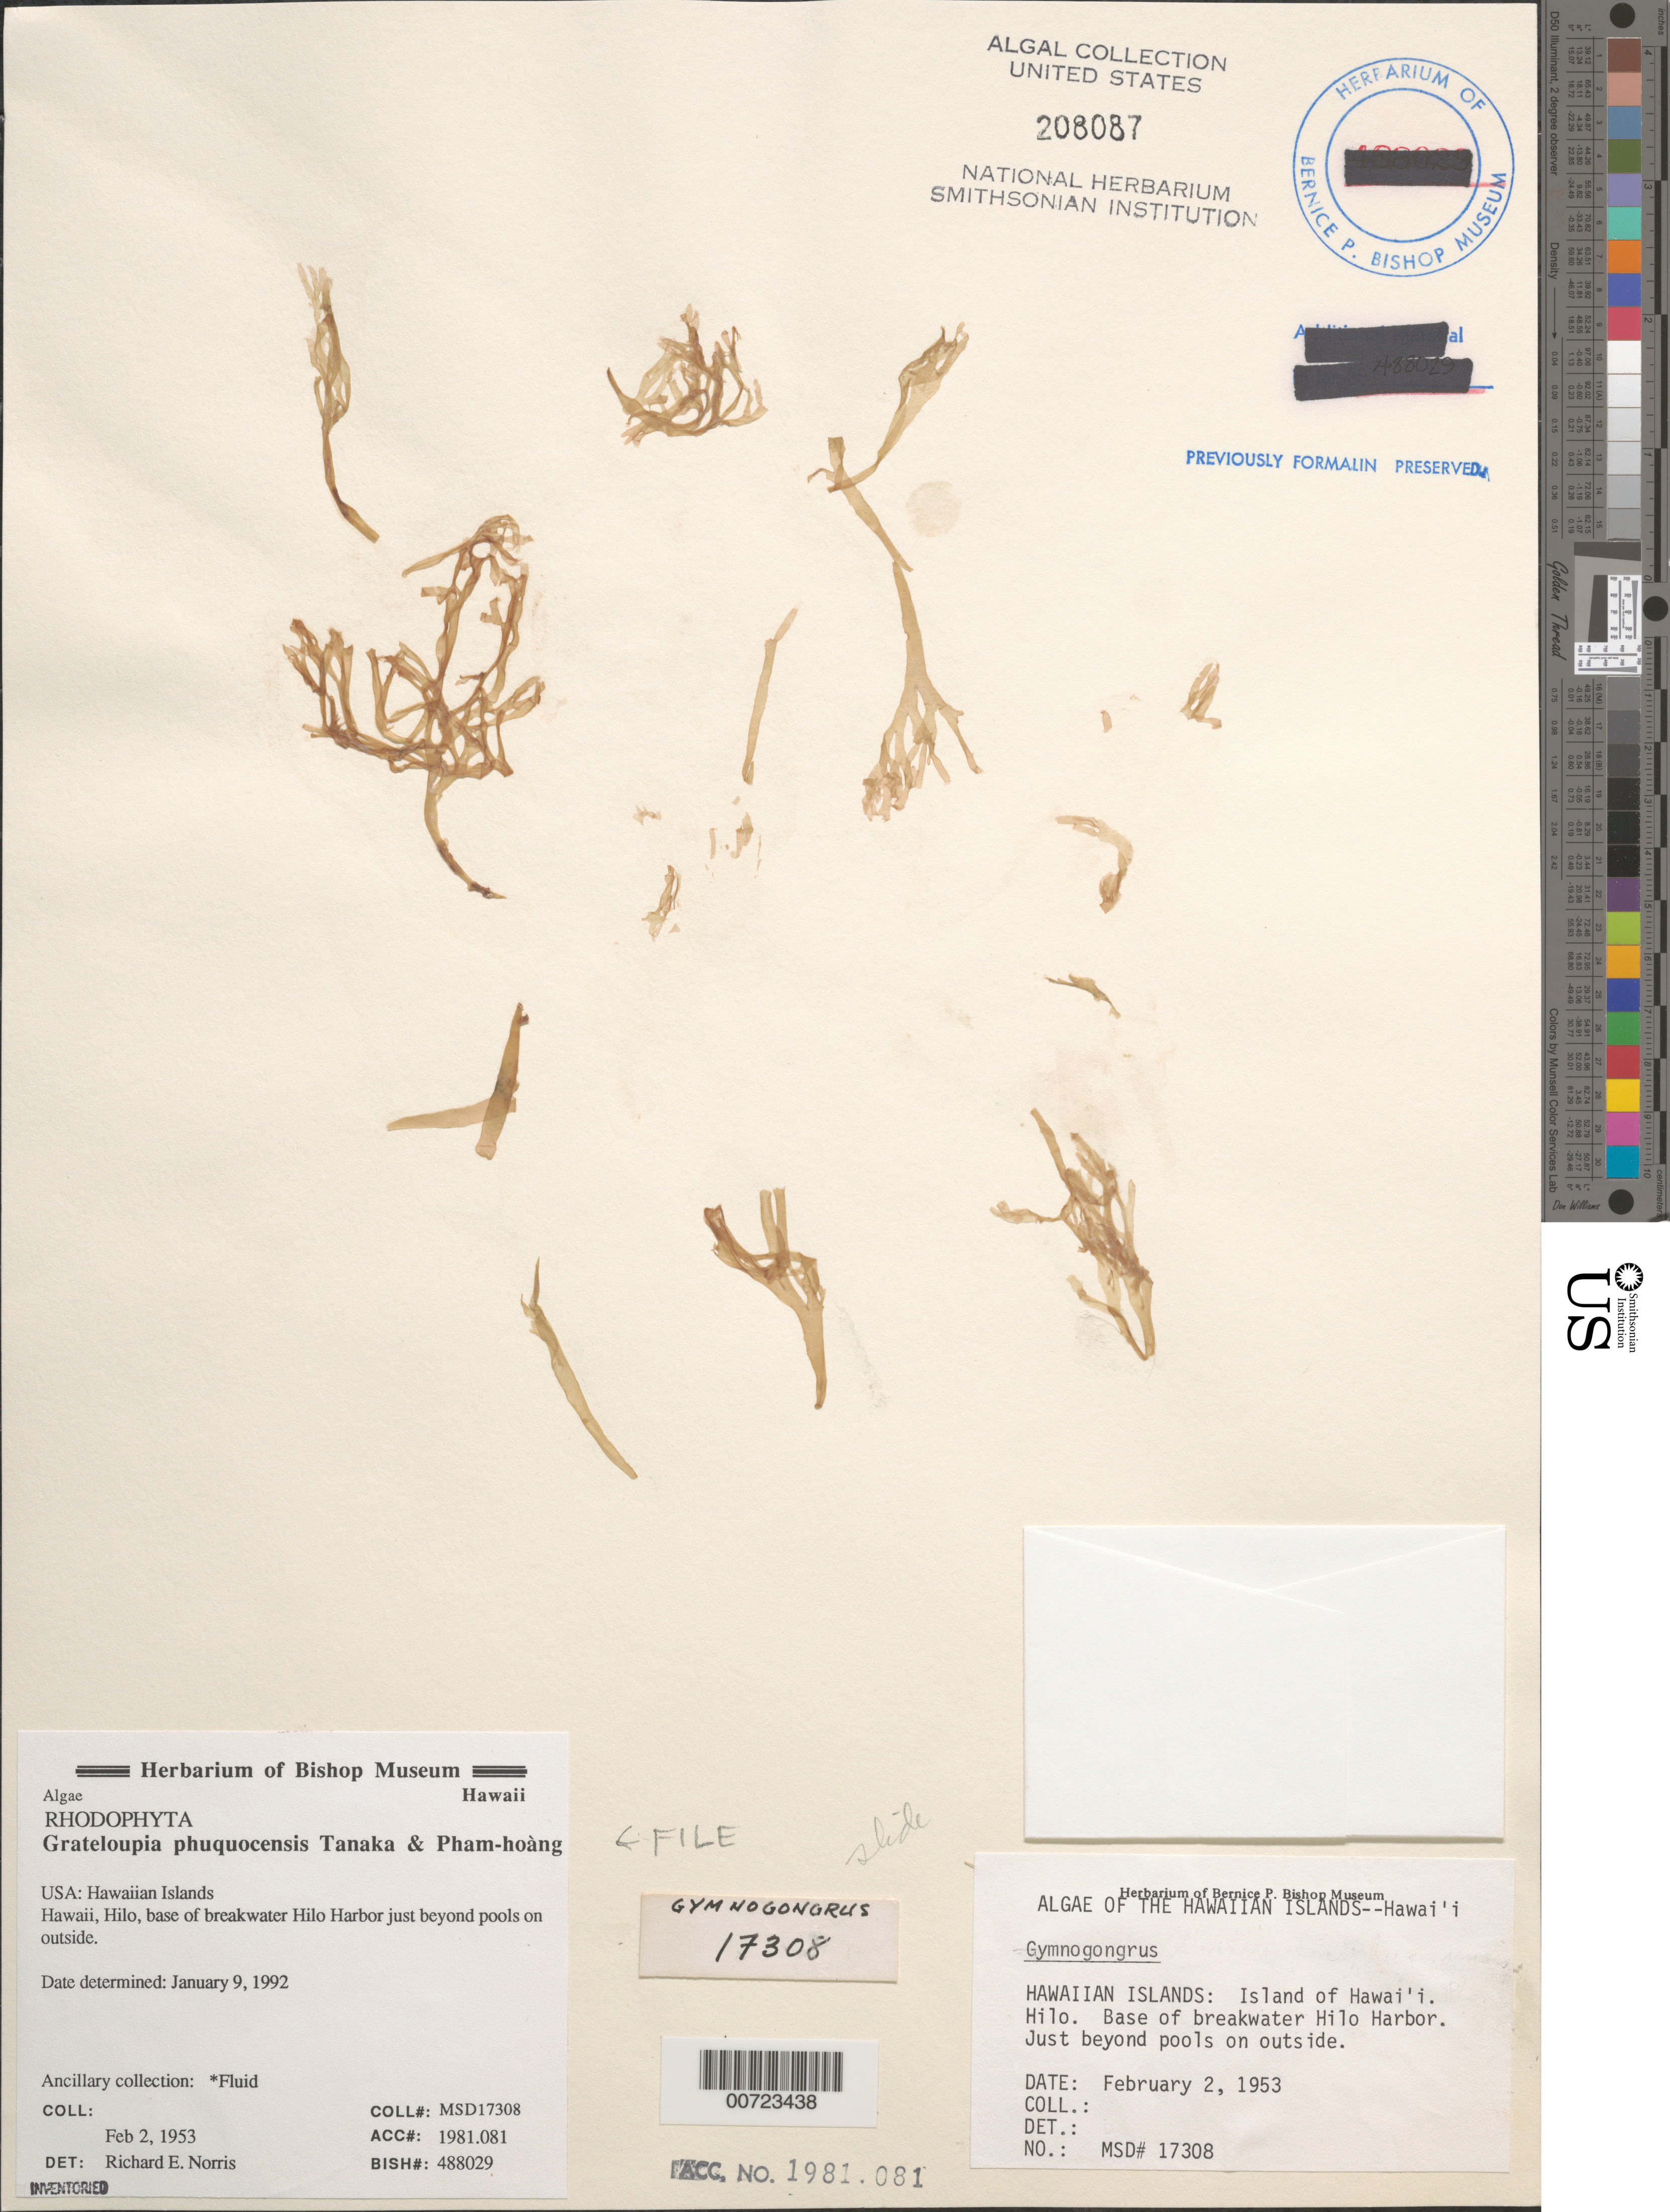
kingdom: Plantae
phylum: Rhodophyta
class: Florideophyceae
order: Halymeniales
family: Halymeniaceae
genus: Grateloupia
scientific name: Grateloupia phuquocensis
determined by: Norris, R. E.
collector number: MSD 17308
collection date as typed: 02 Feb 1953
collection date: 1953-02-02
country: United States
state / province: Hawaii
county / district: Hawaii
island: Hawaii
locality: Hilo Harbor, Hilo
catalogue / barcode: US 208087